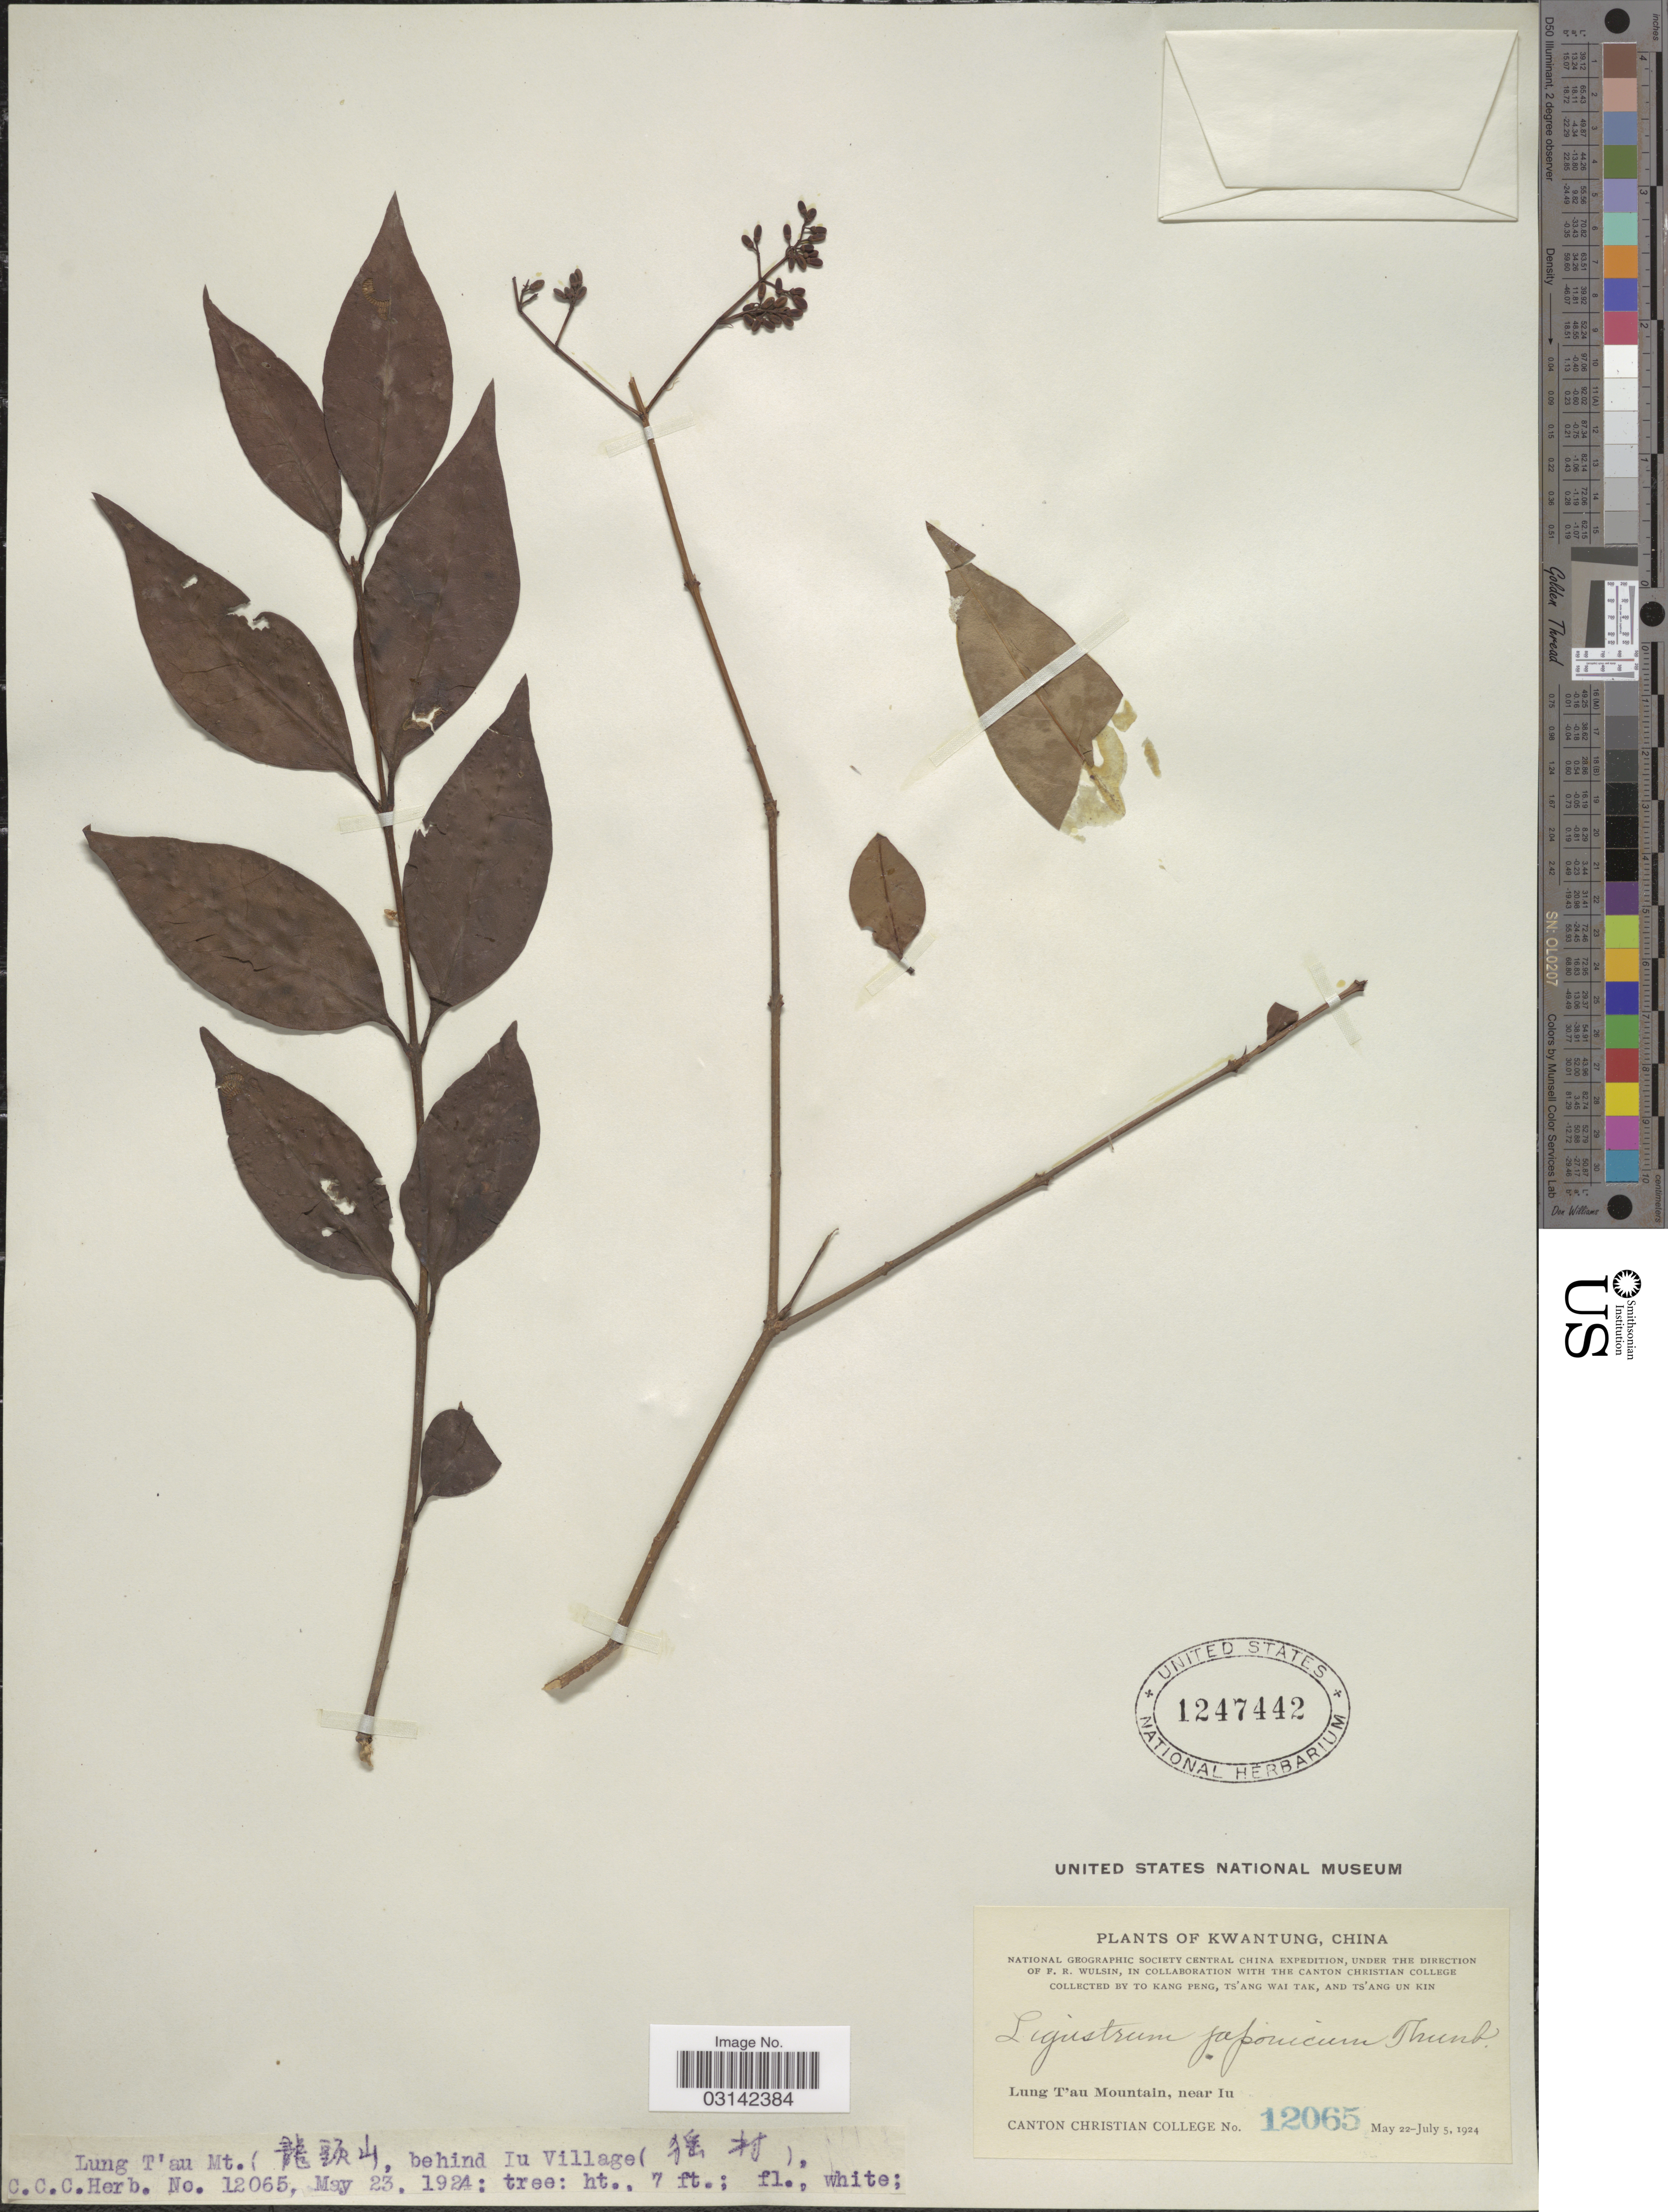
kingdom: Plantae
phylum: Tracheophyta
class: Magnoliopsida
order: Lamiales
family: Oleaceae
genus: Ligustrum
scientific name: Ligustrum japonicum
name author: Thunb.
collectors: K. Peng, W. T. Tsang & Ts' Ang Un Kin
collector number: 12065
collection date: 1924-05-23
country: China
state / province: Guangdong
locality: Kwantung, Lung T'au Mountain, near Iu. behind Iu Village.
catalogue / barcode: US 1247442